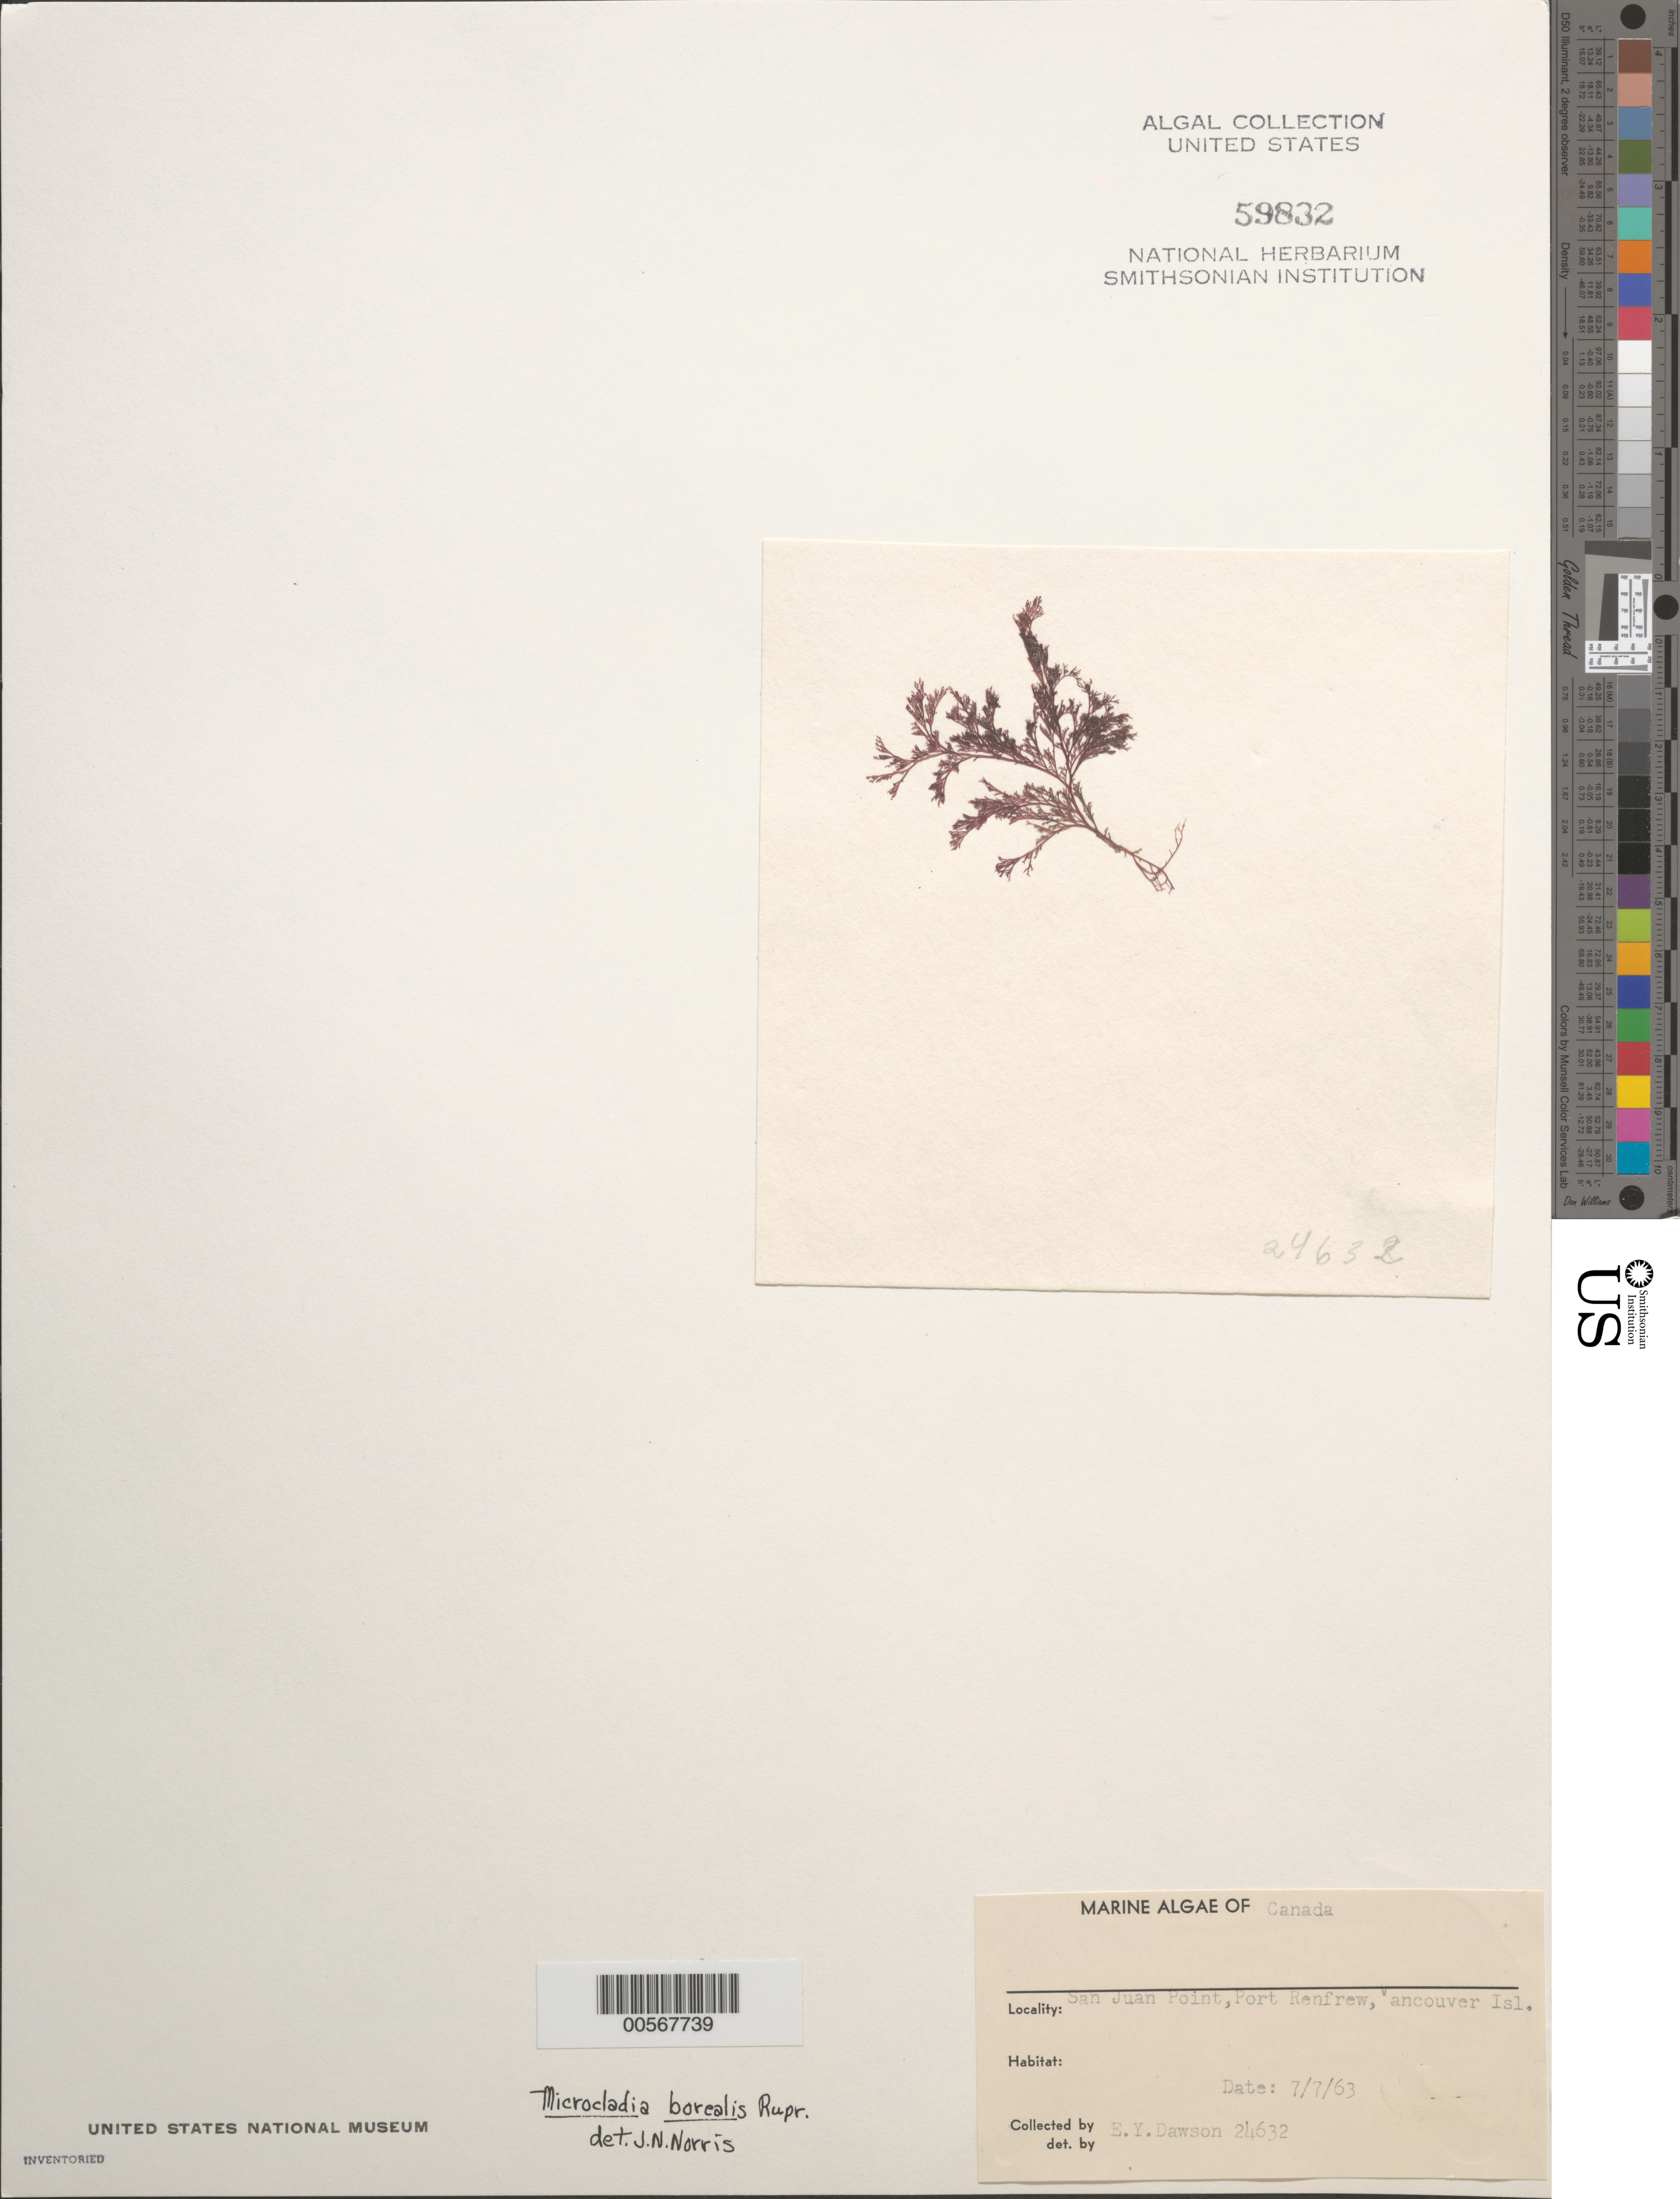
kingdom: Plantae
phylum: Rhodophyta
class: Florideophyceae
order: Ceramiales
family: Ceramiaceae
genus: Microcladia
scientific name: Microcladia borealis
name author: Rupr.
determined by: Norris, James N.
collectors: E. Y. Dawson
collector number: EYD 24632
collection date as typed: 07 Jul 1963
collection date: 1963-07-07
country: Canada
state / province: British Columbia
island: Vancouver Island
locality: San Juan Point, Port Renfrew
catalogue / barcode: US 59832